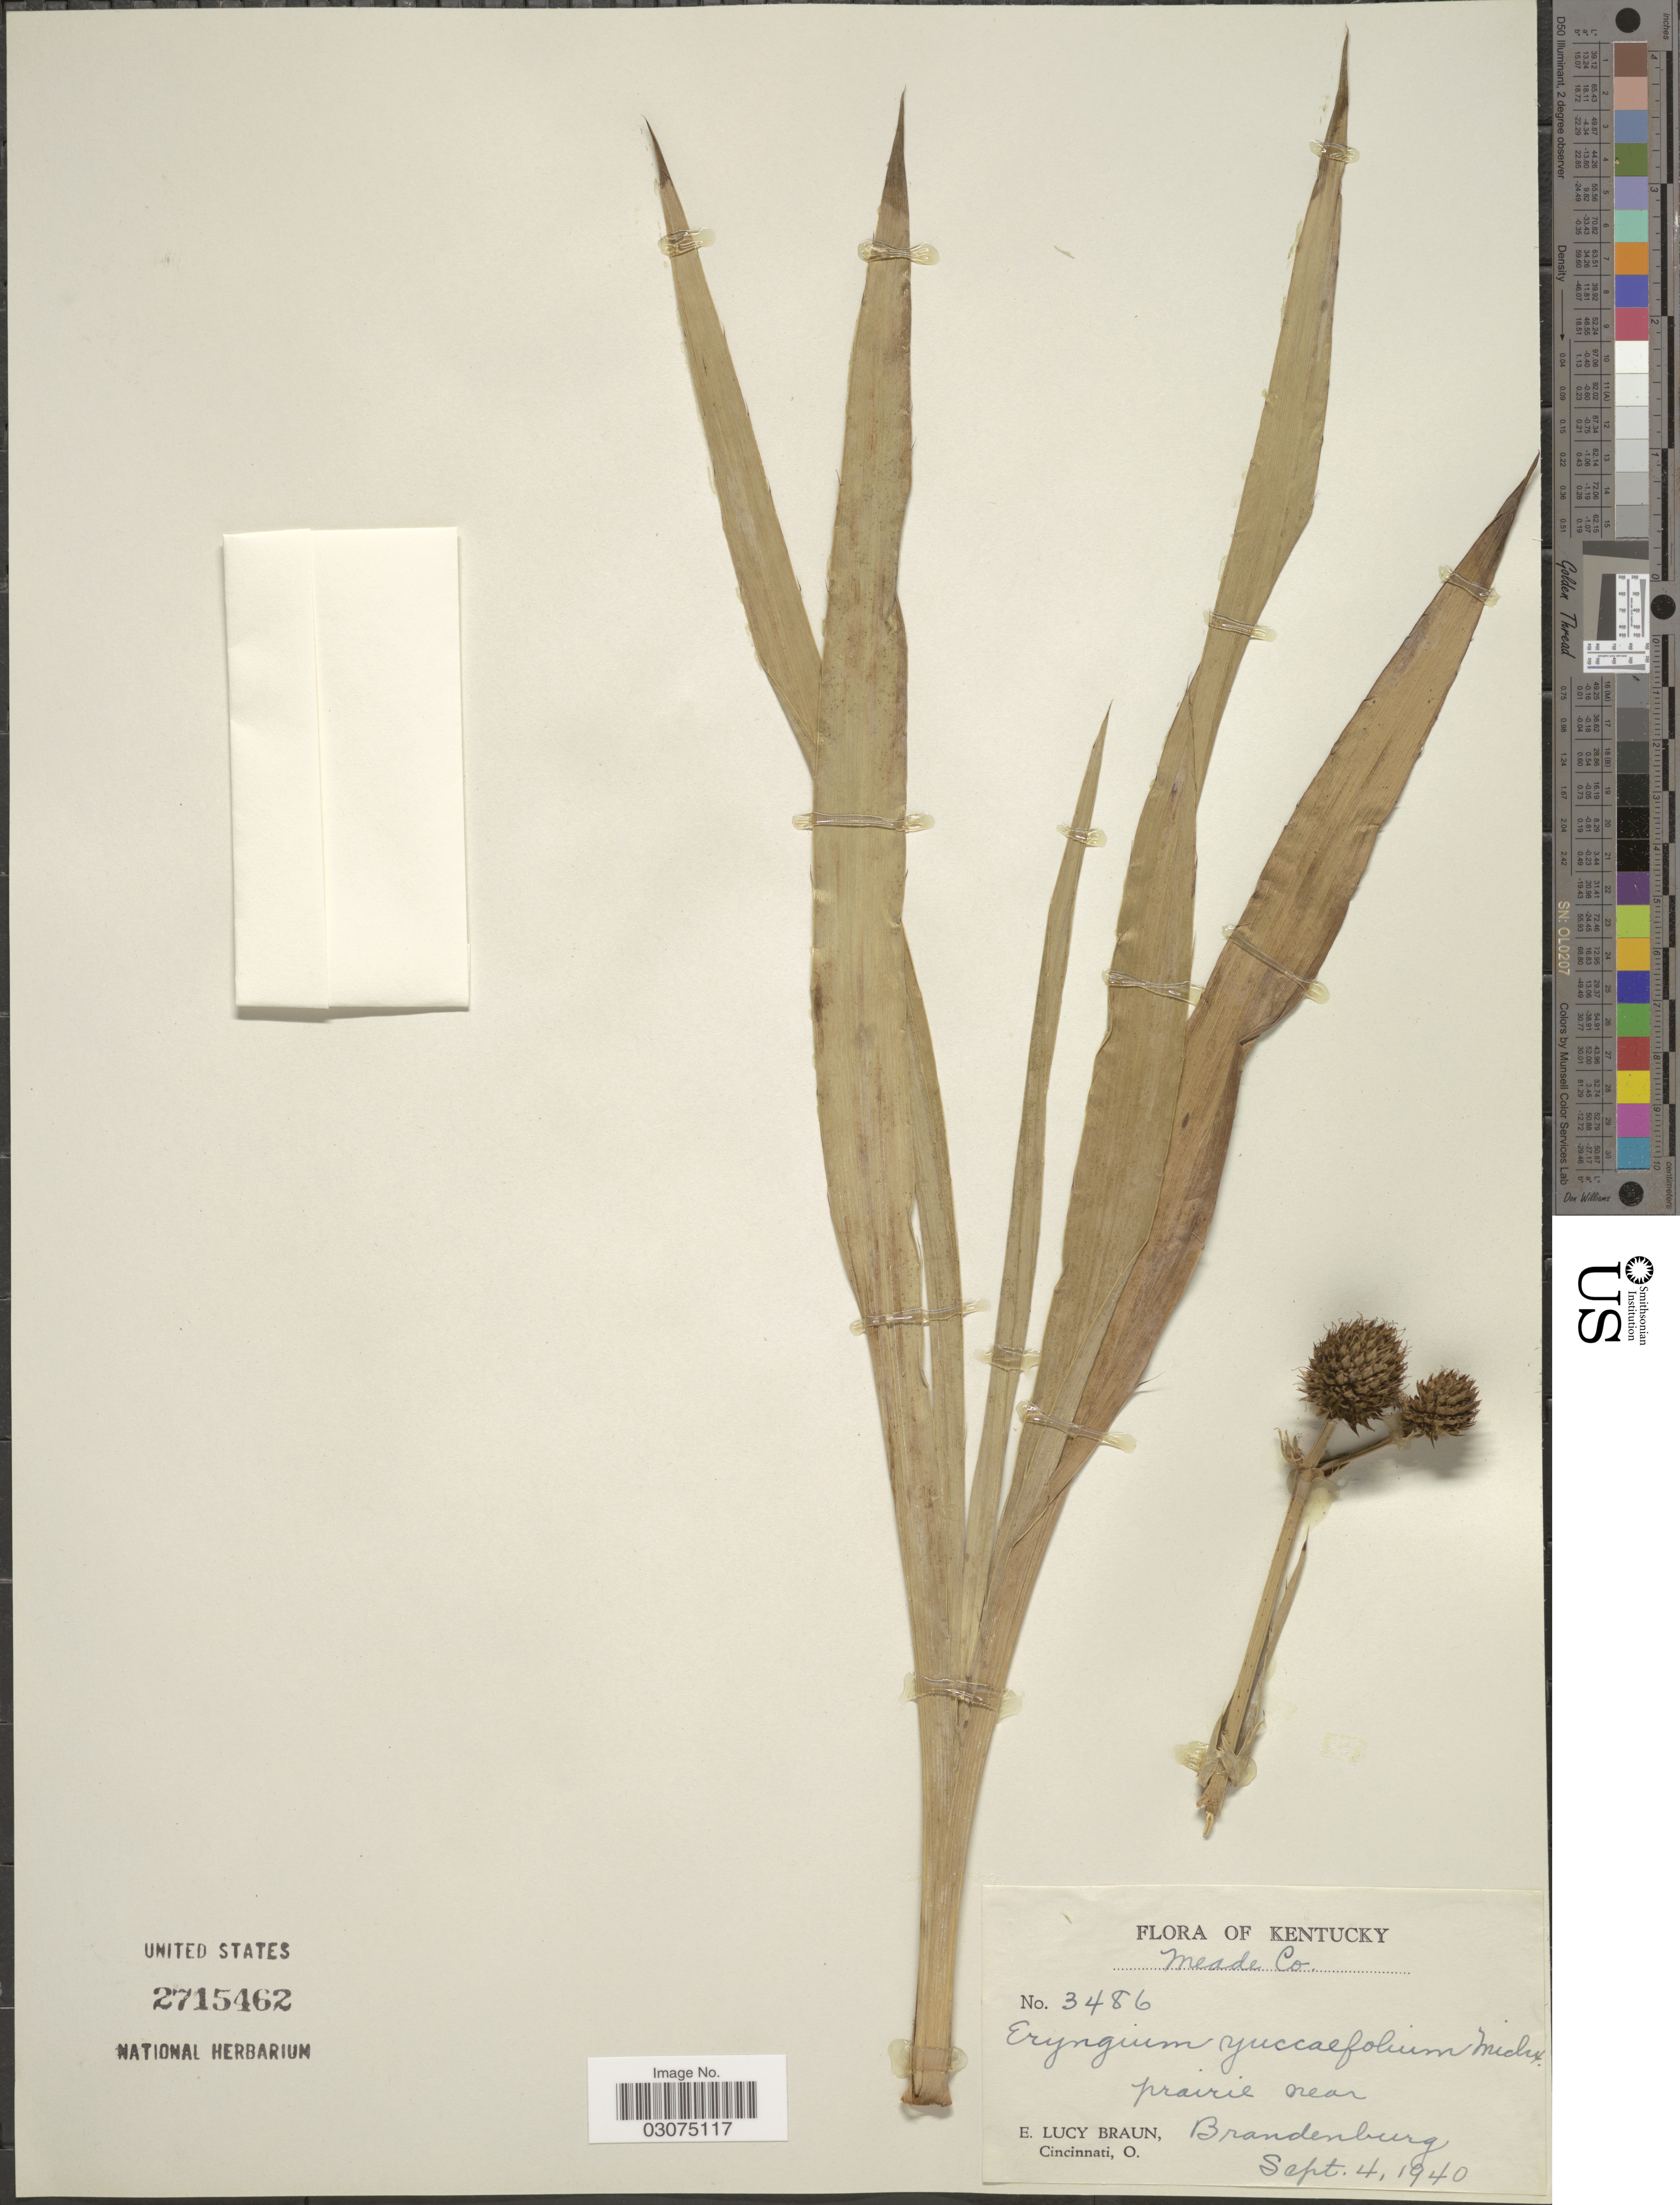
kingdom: Plantae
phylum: Tracheophyta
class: Magnoliopsida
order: Apiales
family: Apiaceae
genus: Eryngium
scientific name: Eryngium yuccifolium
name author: Michx.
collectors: E. L. Braun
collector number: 3486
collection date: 1940-09-04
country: United States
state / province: Kentucky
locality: Meade Co. Prairie near Brandenburg.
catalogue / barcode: US 2715462